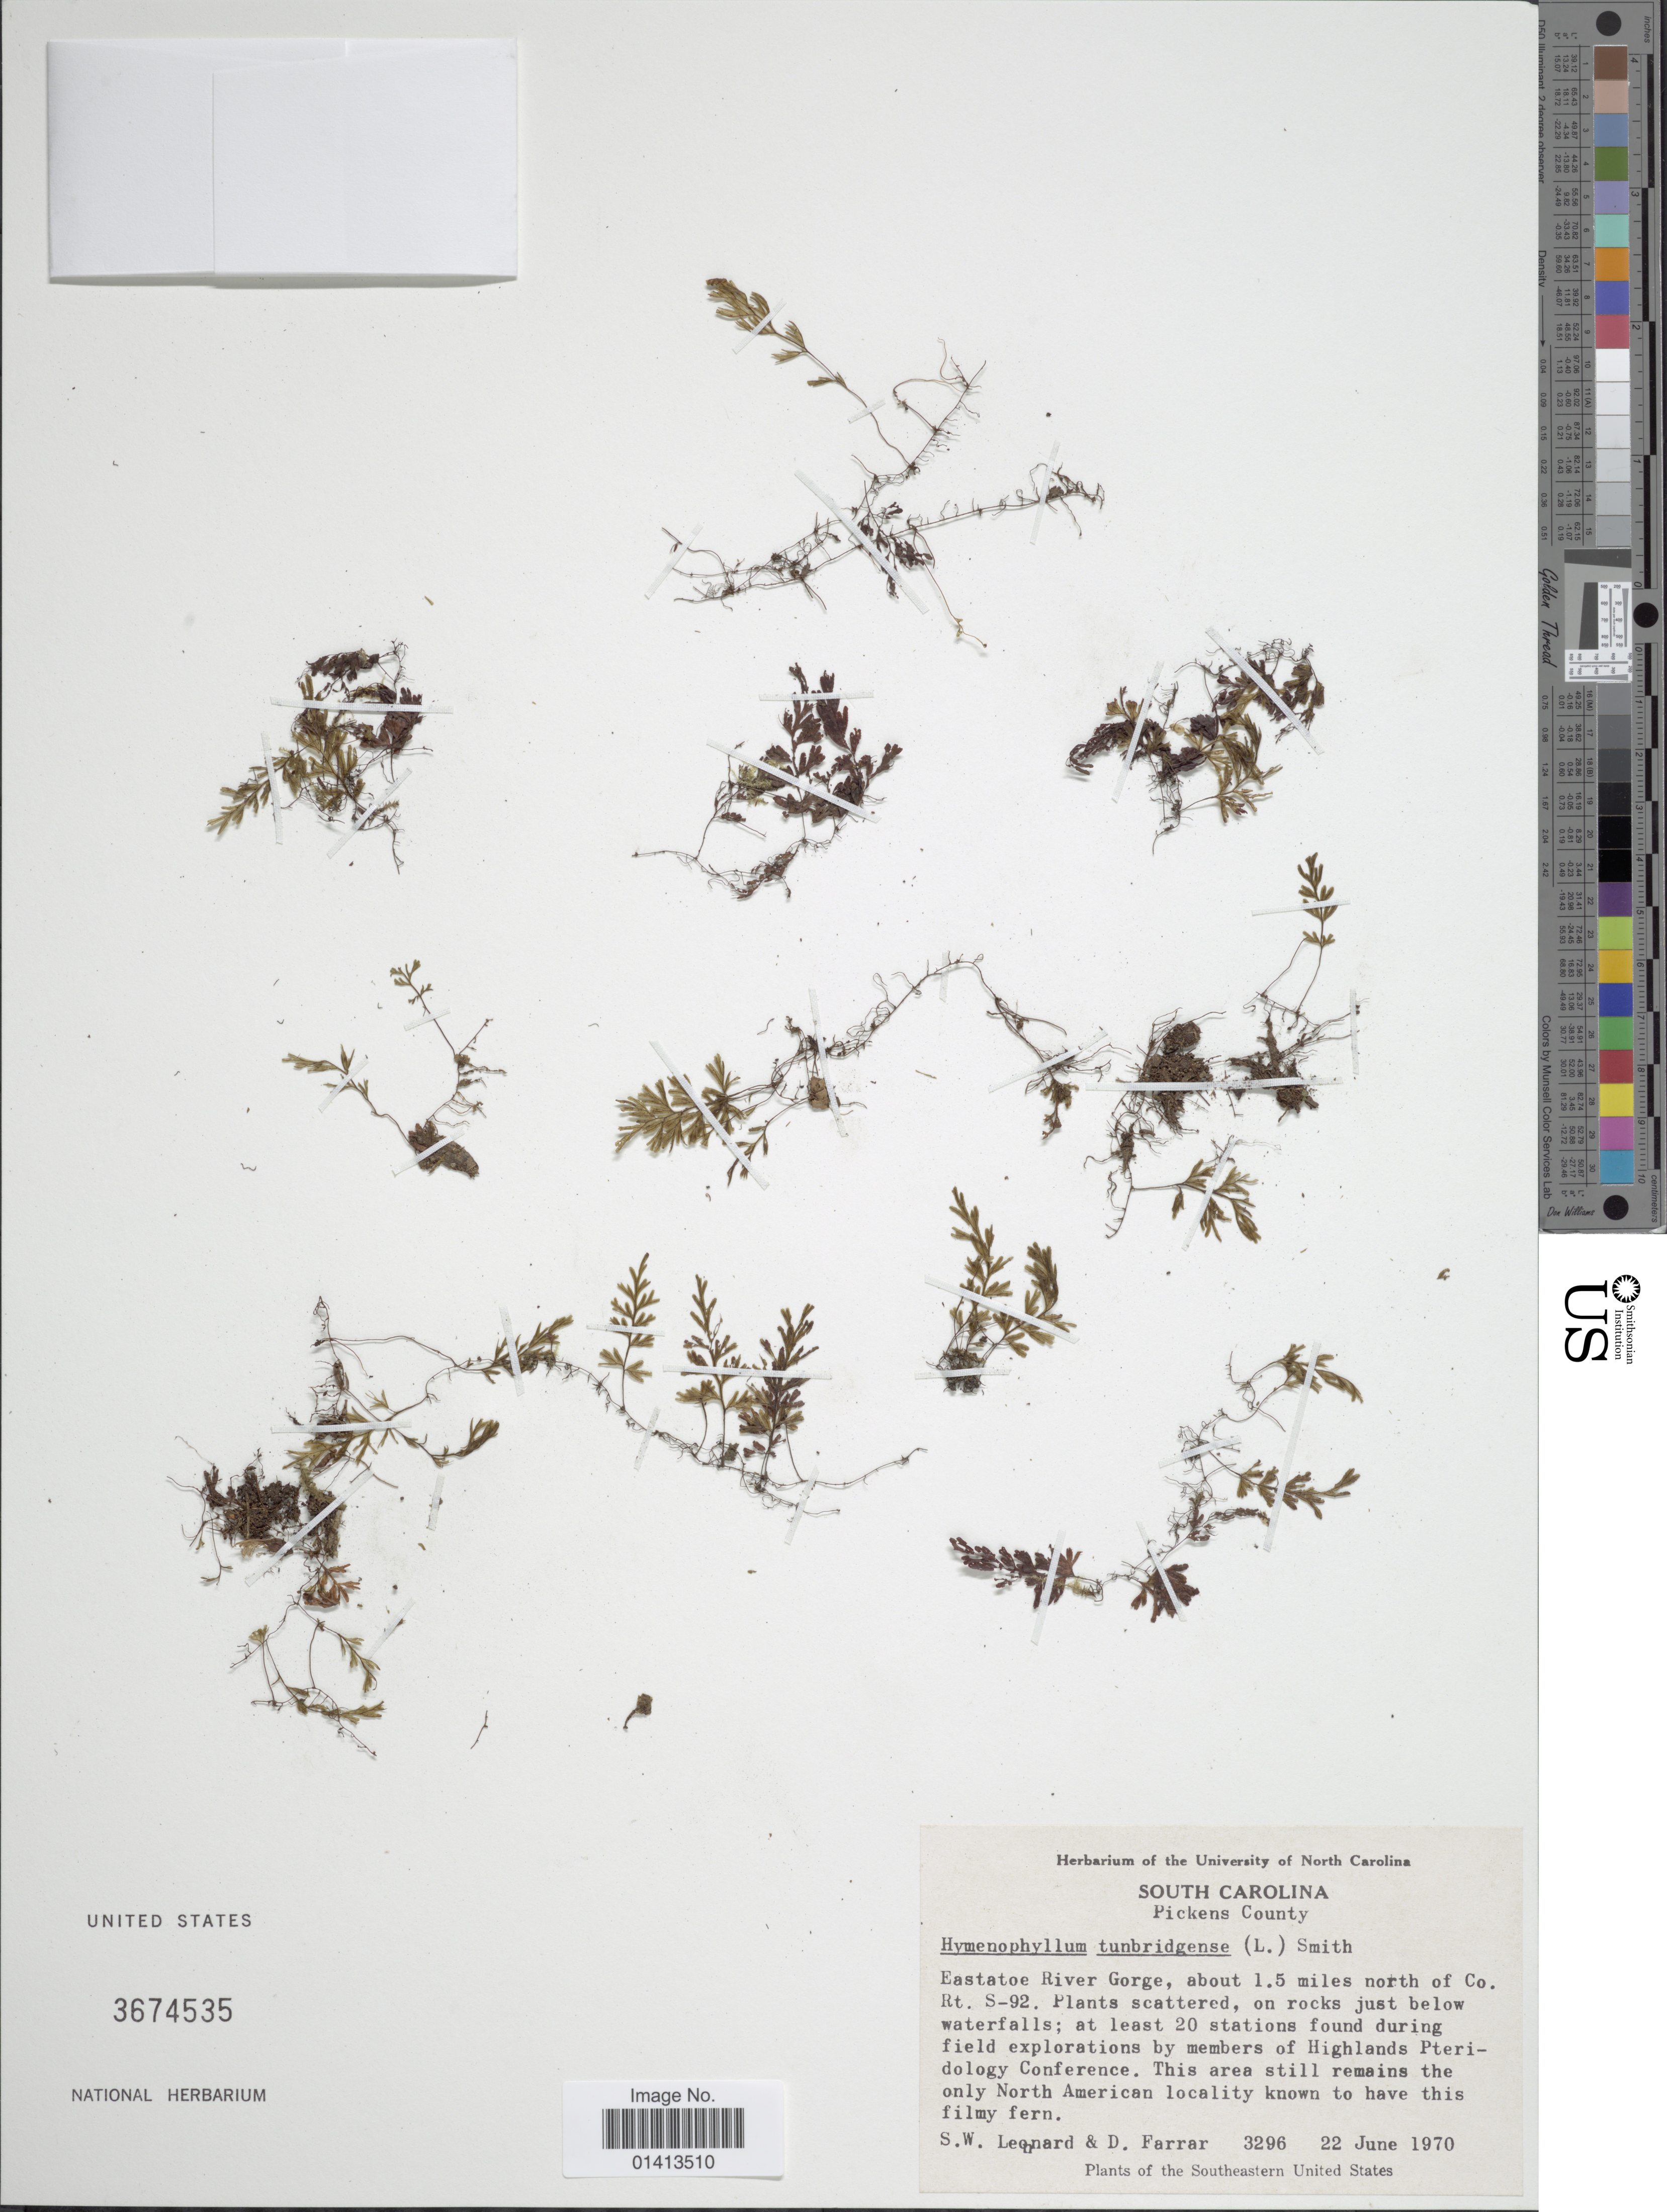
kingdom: Plantae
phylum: Tracheophyta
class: Polypodiopsida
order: Hymenophyllales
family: Hymenophyllaceae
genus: Hymenophyllum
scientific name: Hymenophyllum tunbrigense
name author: (L.) Small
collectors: S. W. Leonard & D. R. Farrar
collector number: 3296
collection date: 1970-06-22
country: United States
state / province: South Carolina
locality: Pickens County, Eastatoe River Gorge, about 1.5 miles north of Co Rt. S-92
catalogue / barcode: US 3674535